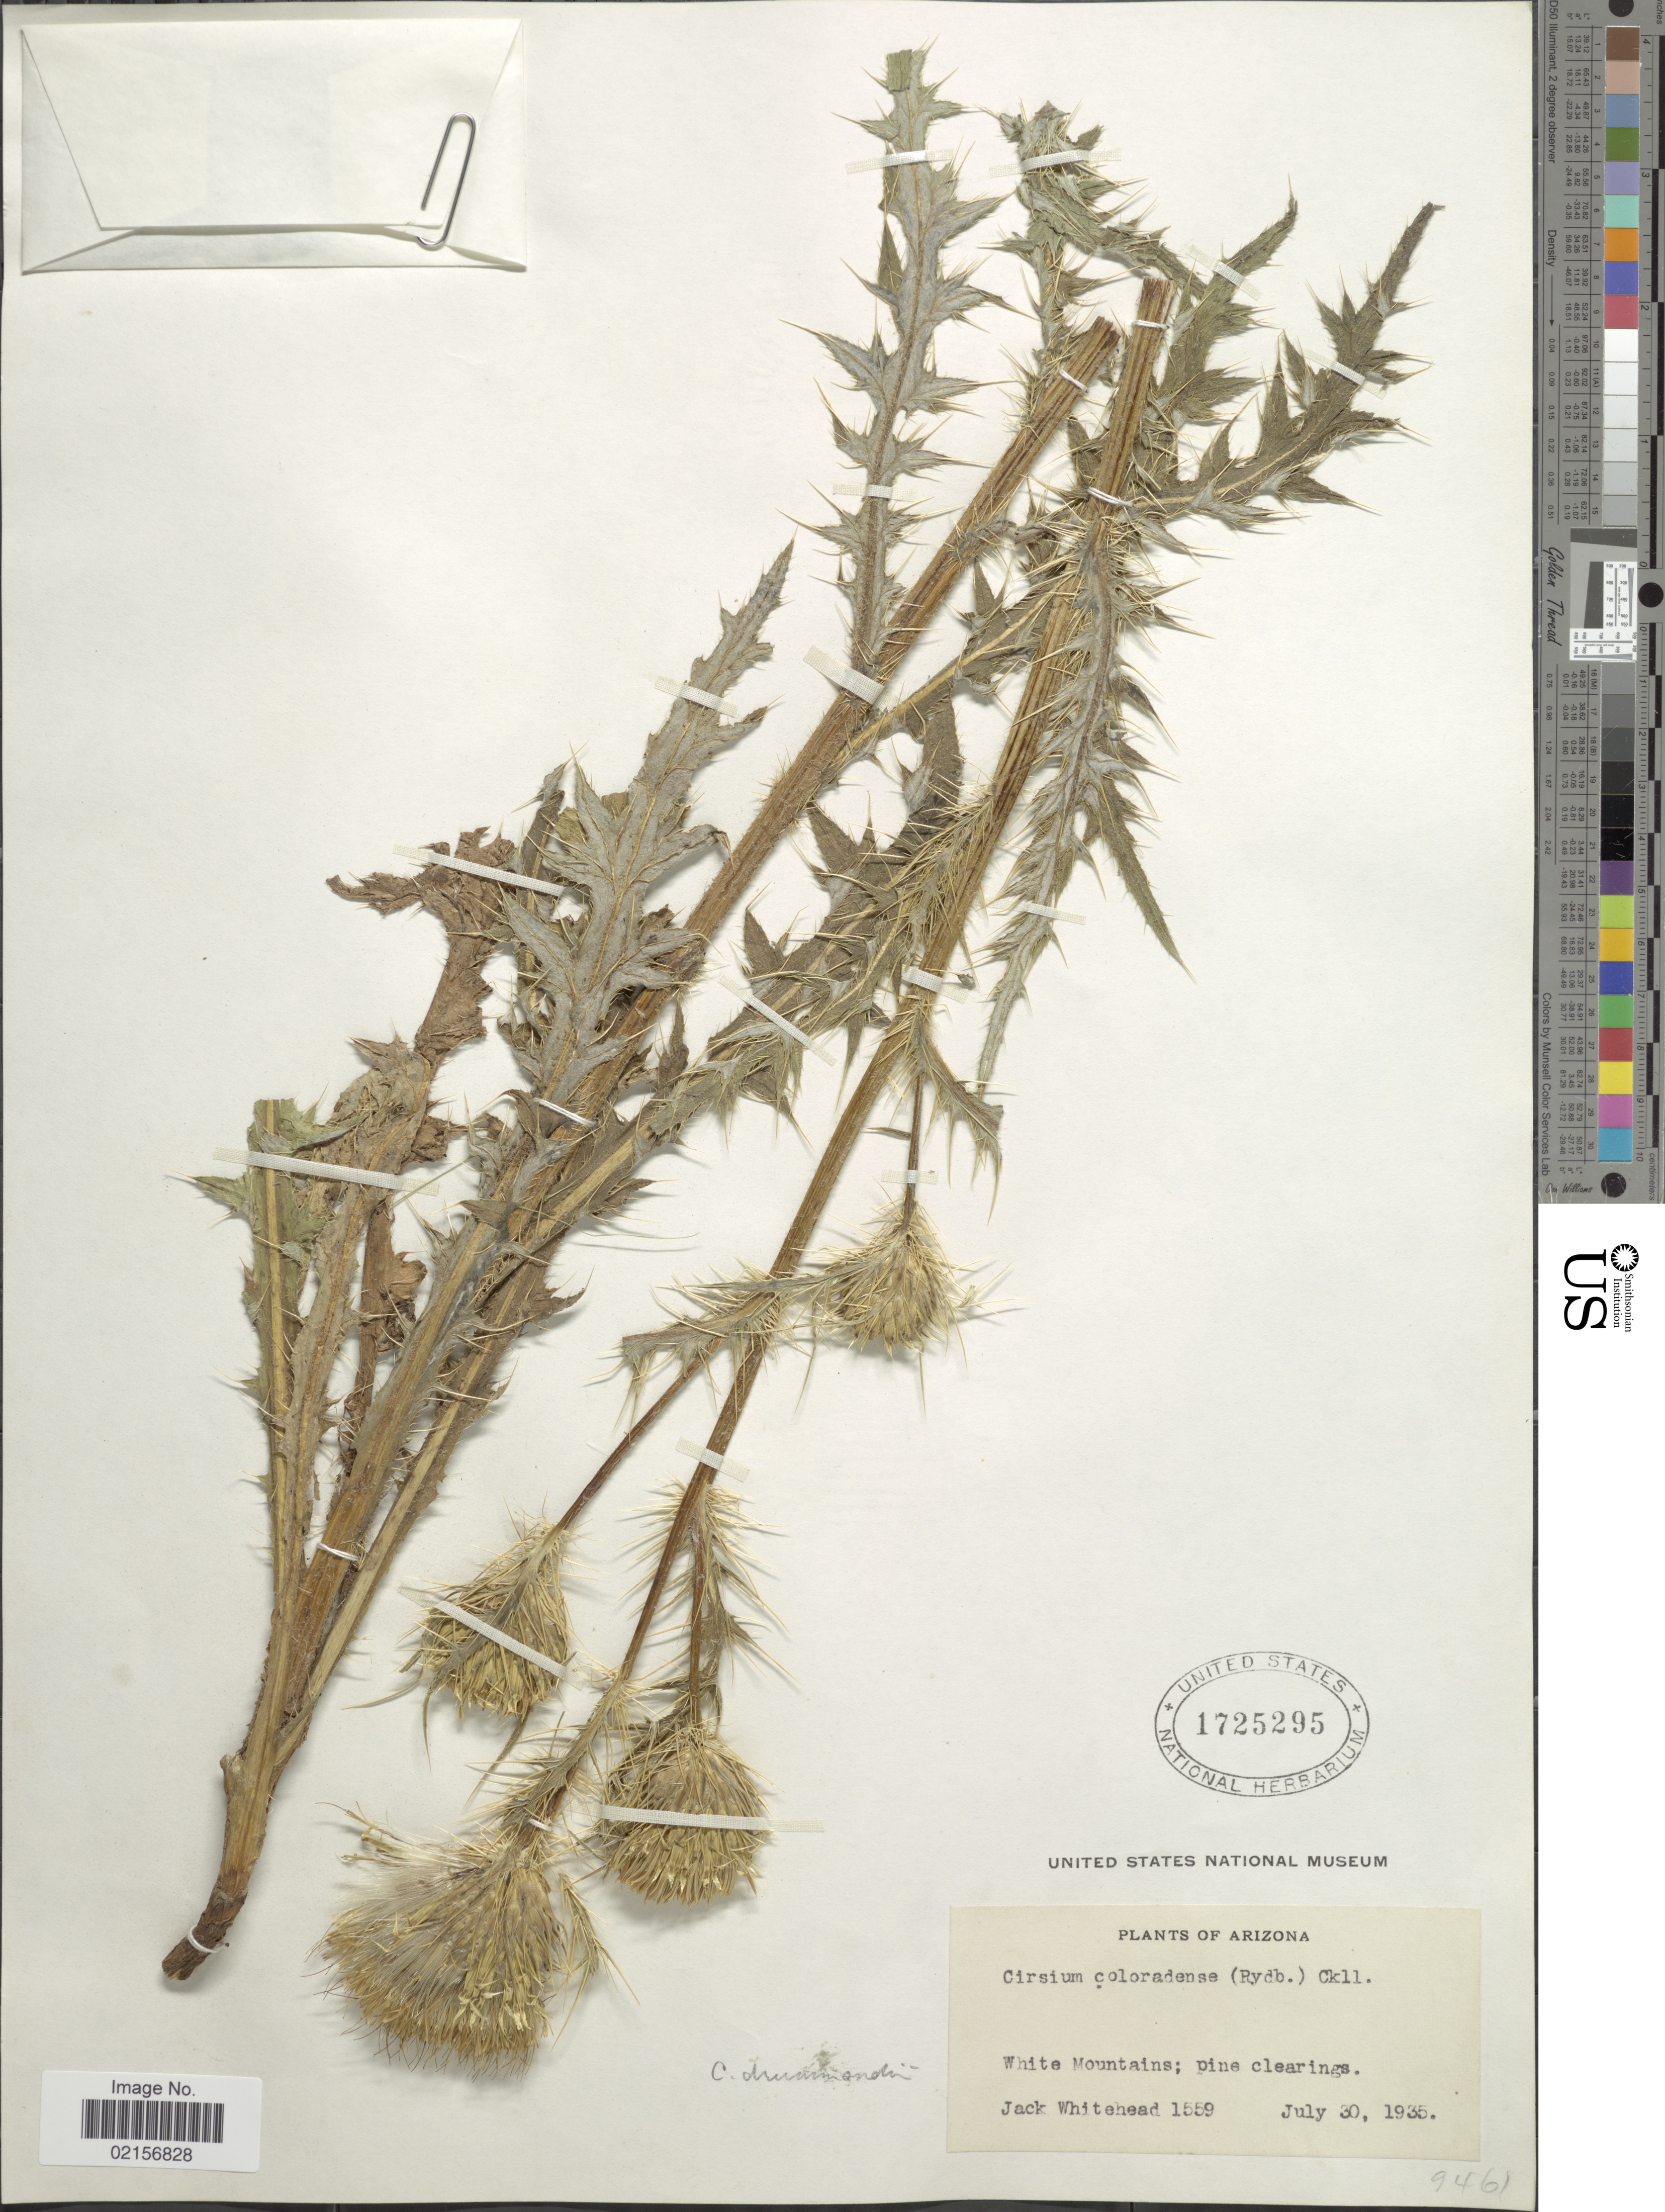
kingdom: Plantae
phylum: Tracheophyta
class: Magnoliopsida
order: Asterales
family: Asteraceae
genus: Cirsium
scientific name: Cirsium drummondii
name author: Torr. & A. Gray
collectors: J. Whitehead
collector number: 1559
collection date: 1935-07-30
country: United States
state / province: Arizona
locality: White Mountains; pine clearings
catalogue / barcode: US 1725295